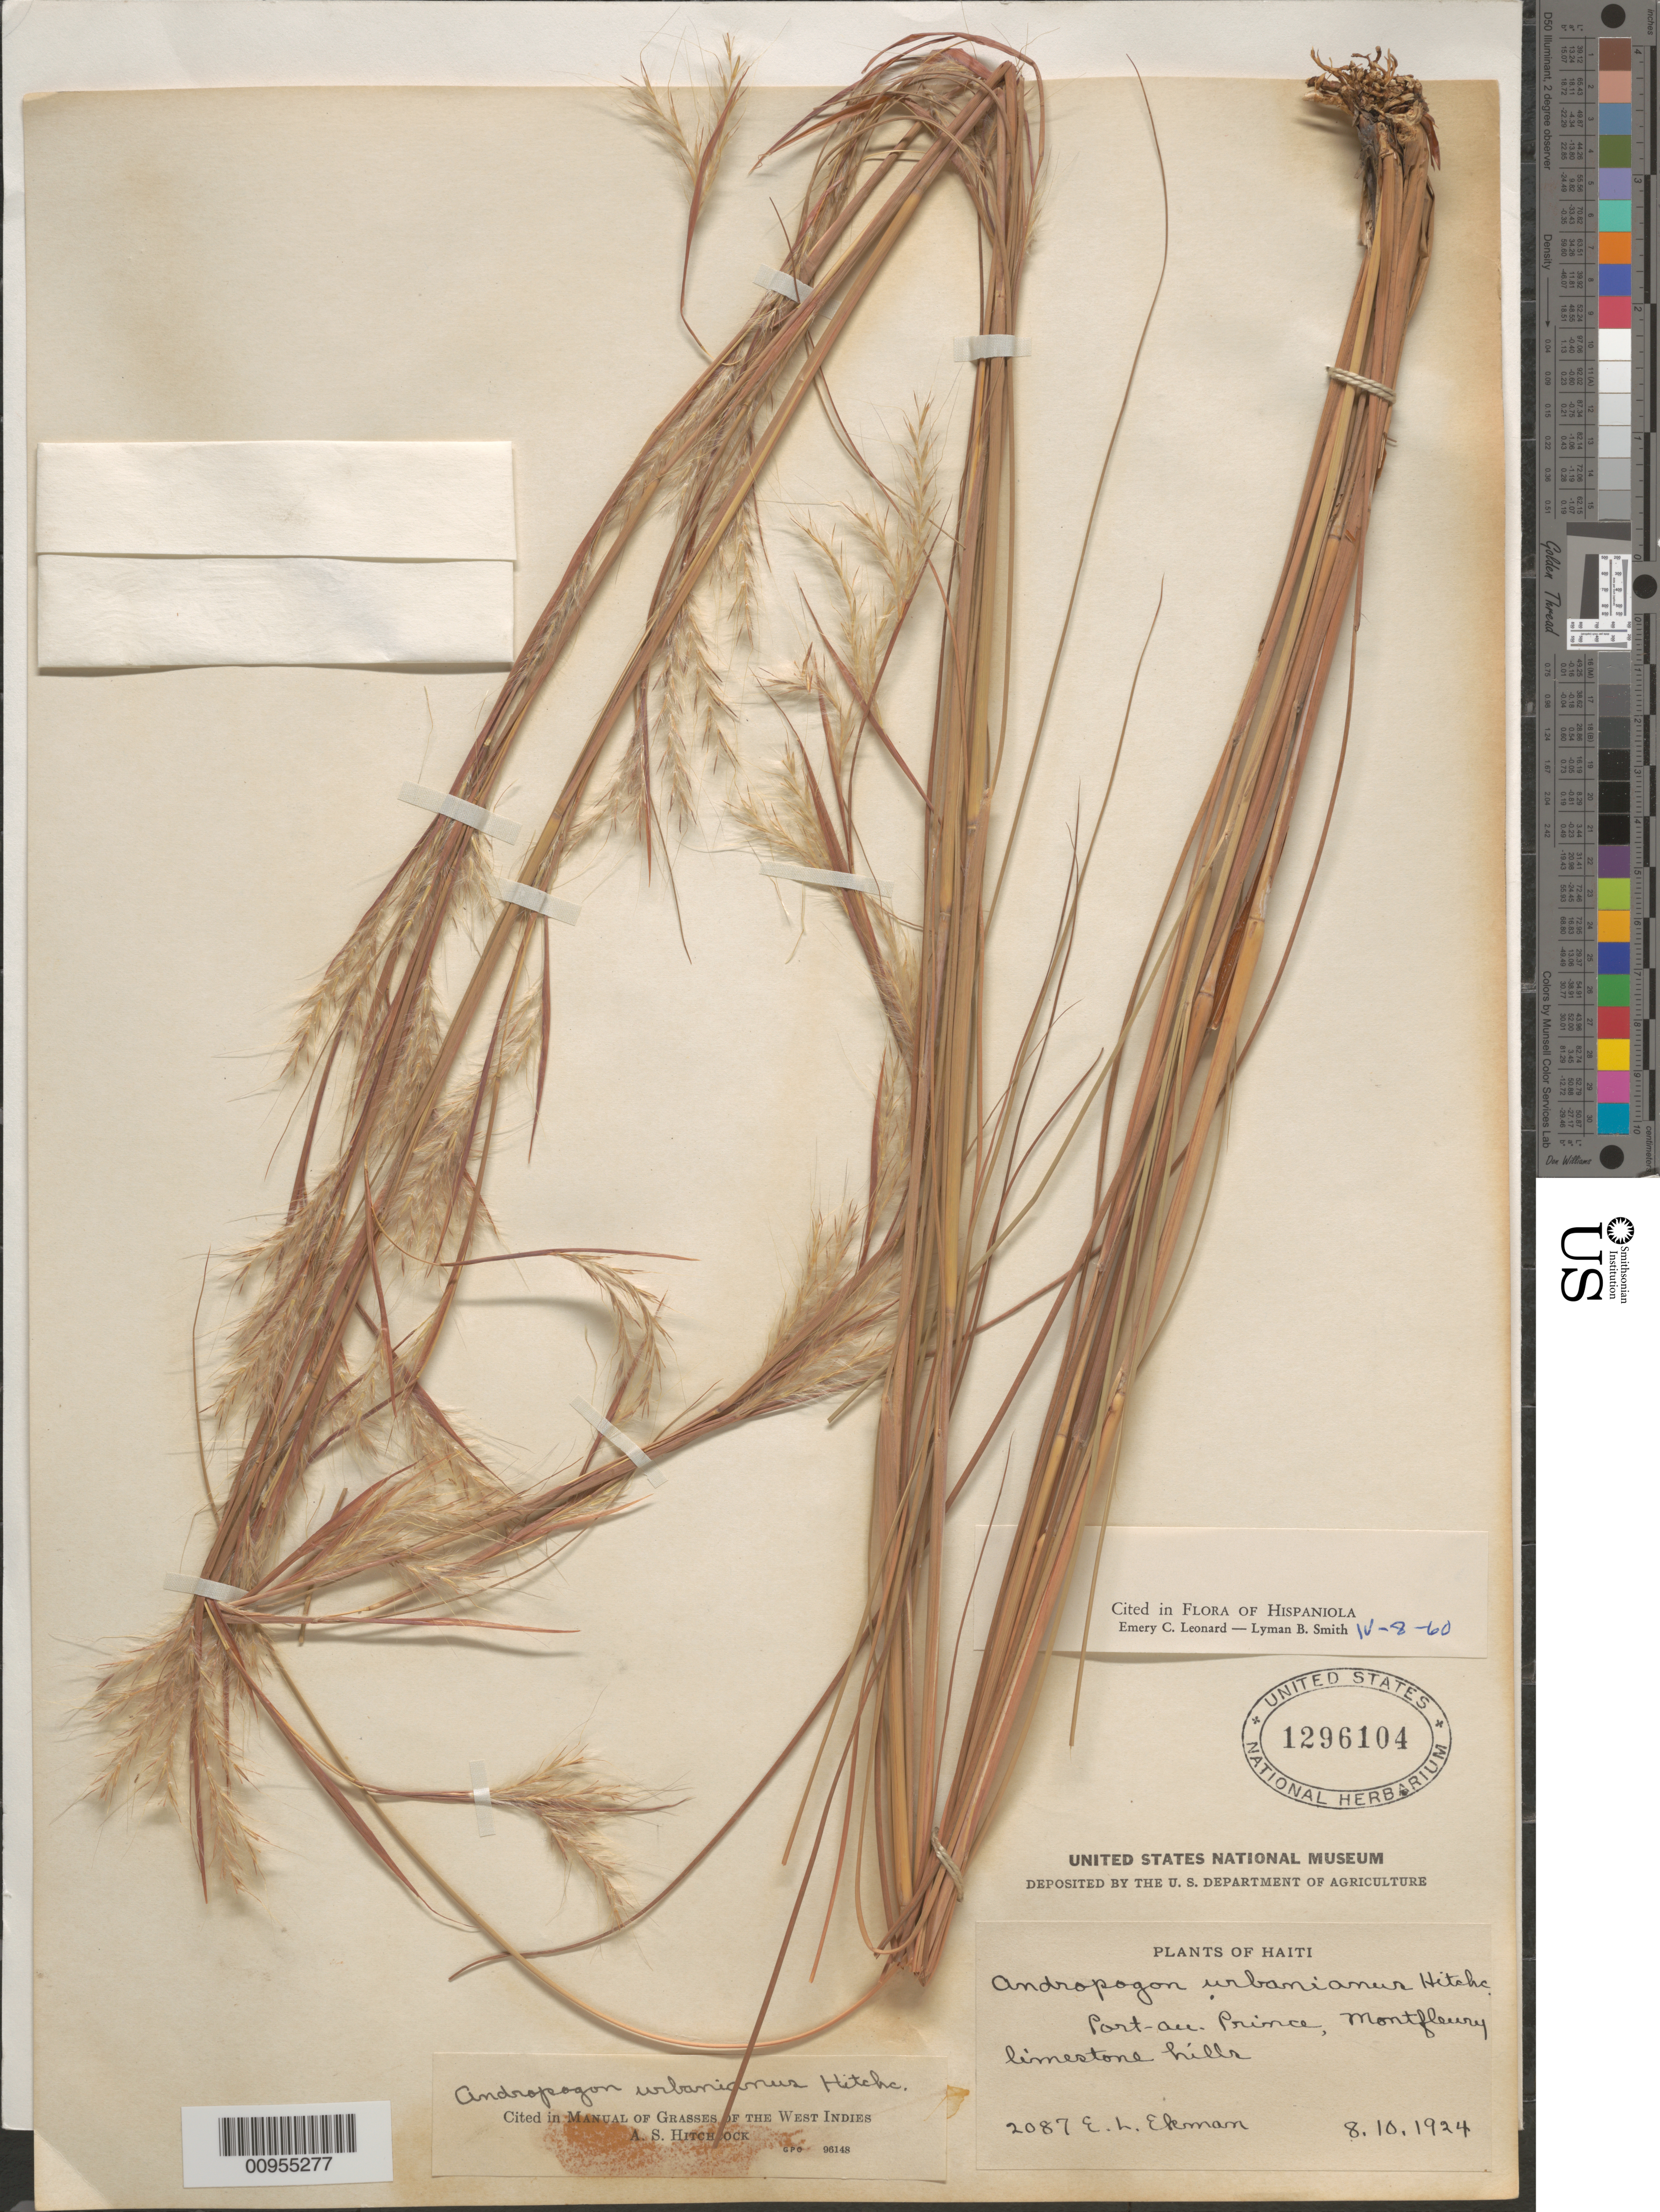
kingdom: Plantae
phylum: Tracheophyta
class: Liliopsida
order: Poales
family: Poaceae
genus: Andropogon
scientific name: Andropogon urbanianus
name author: Hitchc.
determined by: Leonard, E. S.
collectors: E. L. Ekman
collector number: H 2087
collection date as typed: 08 Oct 1924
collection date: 1924-10-08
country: Haiti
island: Hispaniola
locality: Massif de la Selle, Port-au-Prince, Montfleury.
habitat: Limestone hills.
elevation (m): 100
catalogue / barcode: US 1296104